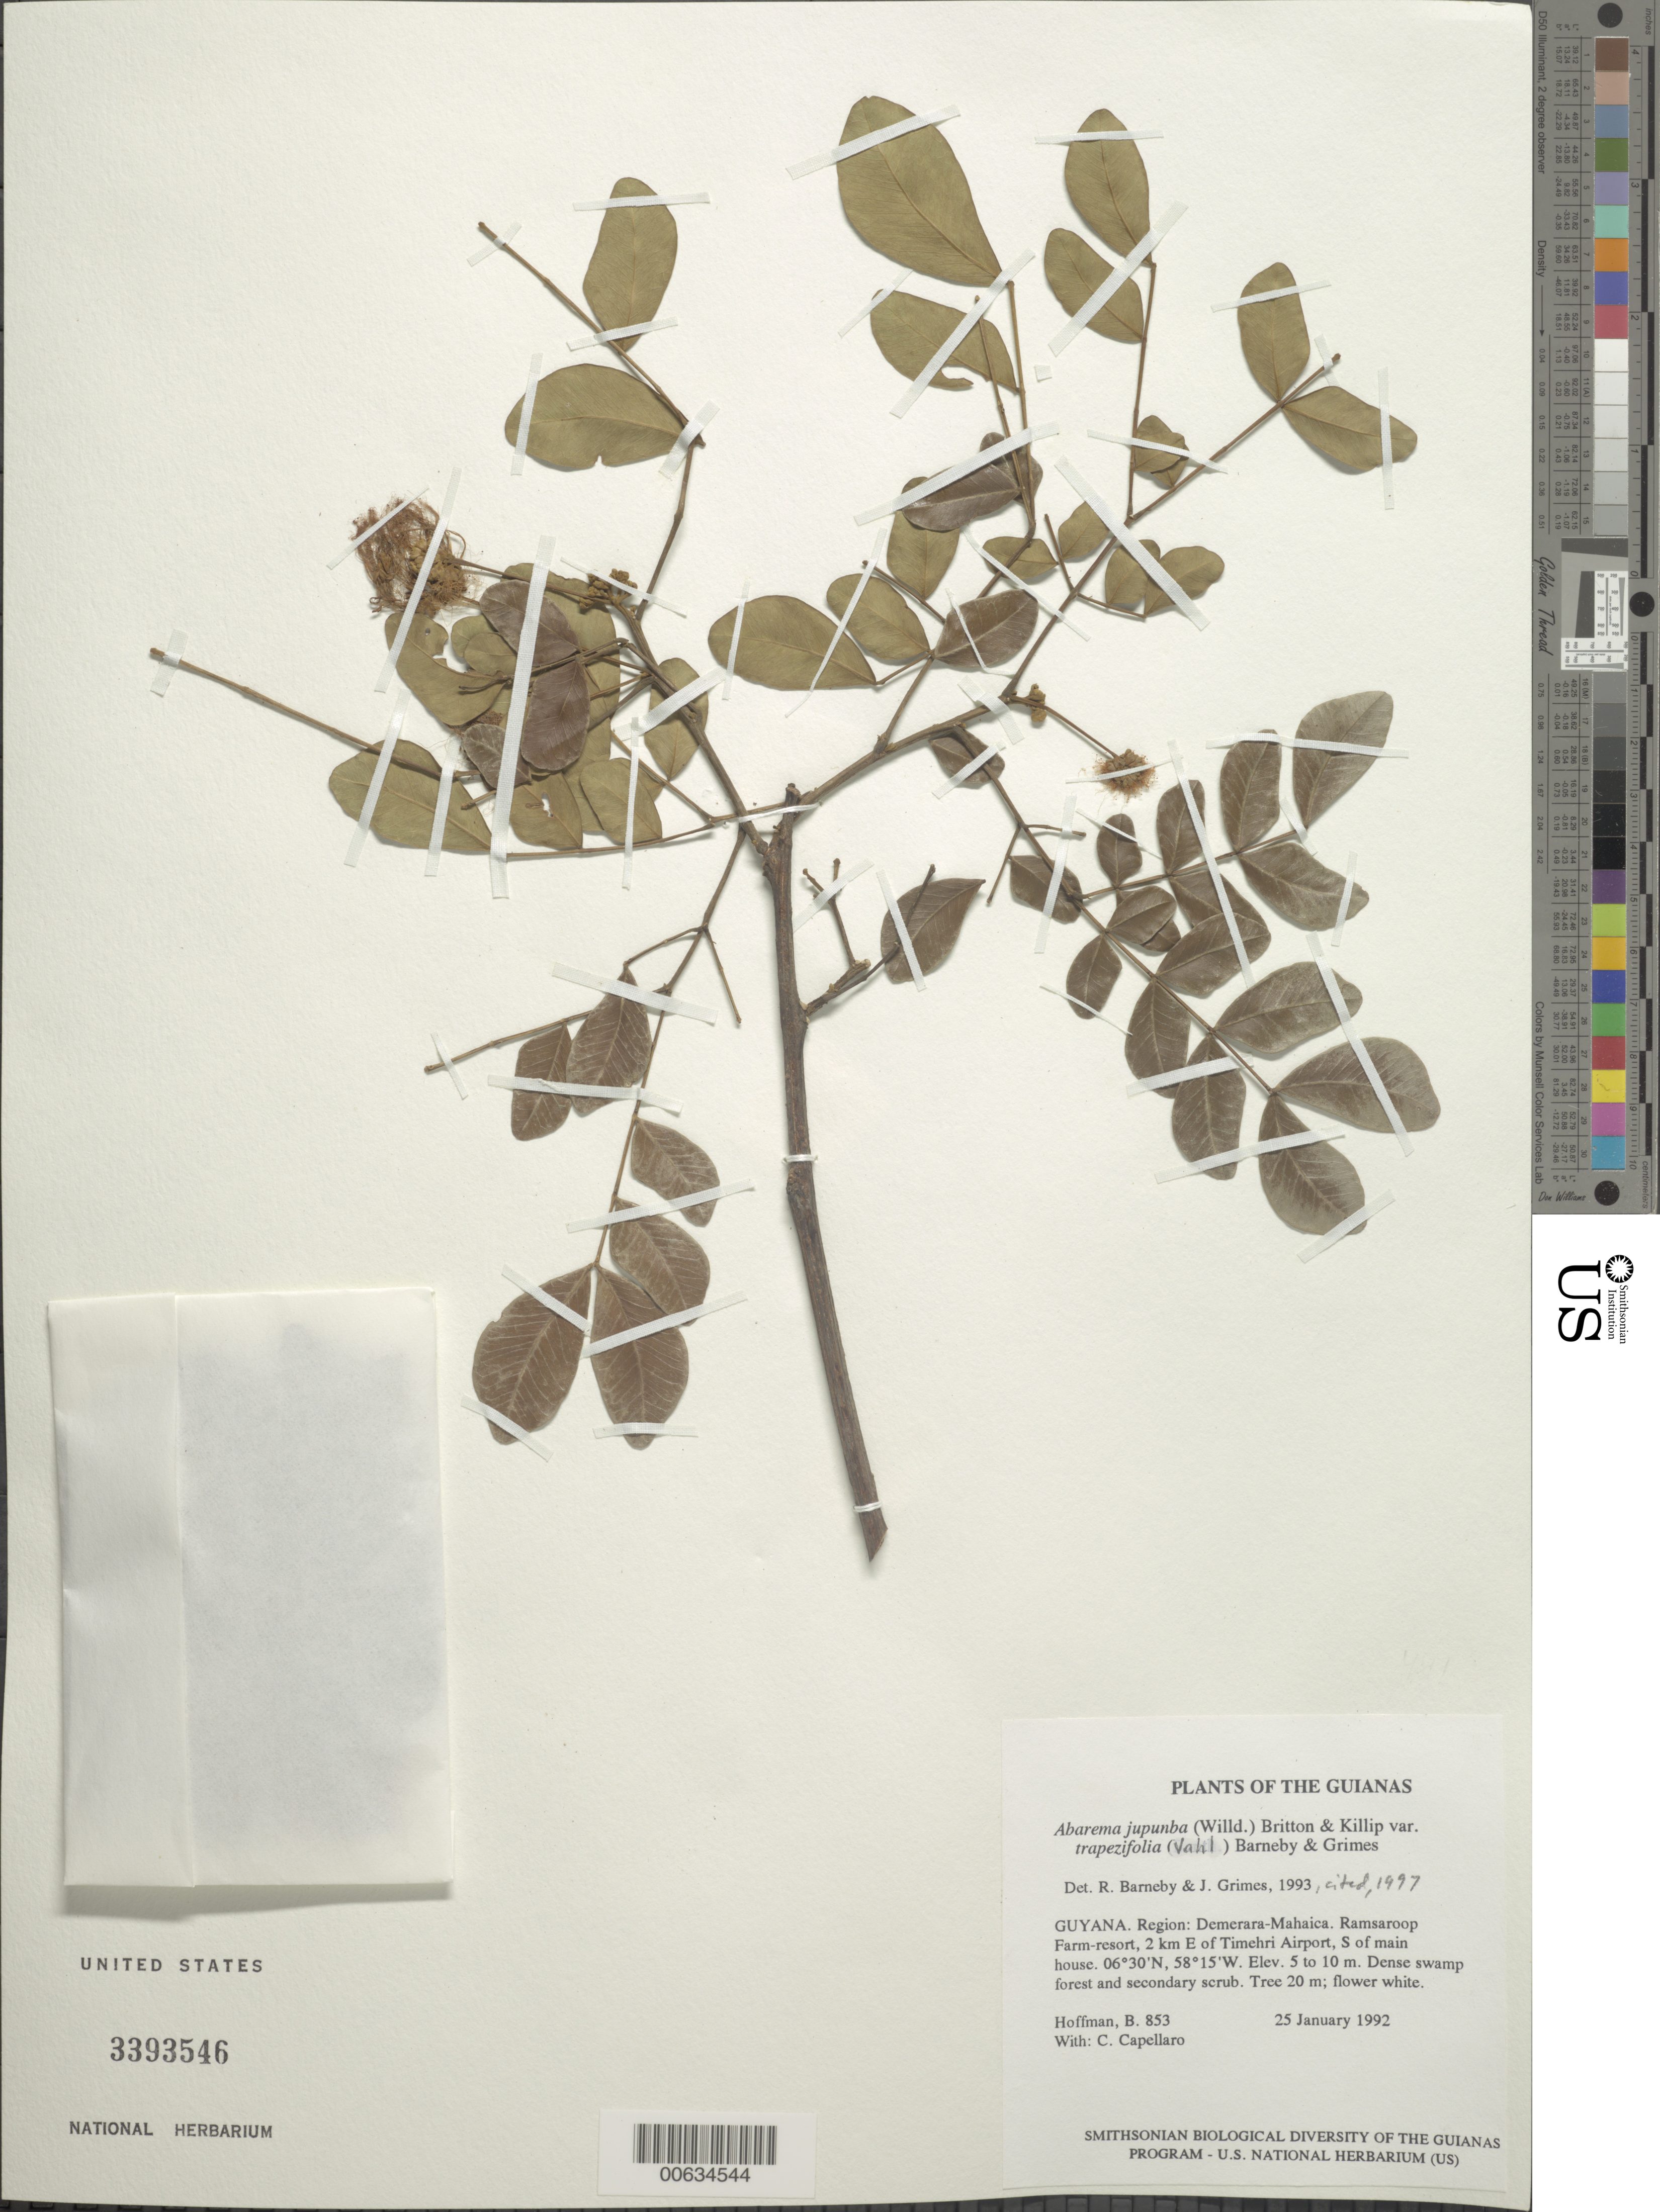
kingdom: Plantae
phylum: Tracheophyta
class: Magnoliopsida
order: Fabales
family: Fabaceae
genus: Jupunba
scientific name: Jupunba trapezifolia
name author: (Vahl) Moldenke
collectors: B. Hoffman & C. Capellaro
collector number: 853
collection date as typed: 25 January 1992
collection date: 1992-01-25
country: Guyana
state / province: Demerara-Mahaica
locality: Ramsaroop Farm-resort, 2 km E of Timehri Airport, S of main house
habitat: Dense swamp forest and secondary scrub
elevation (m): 5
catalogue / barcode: US 3393546